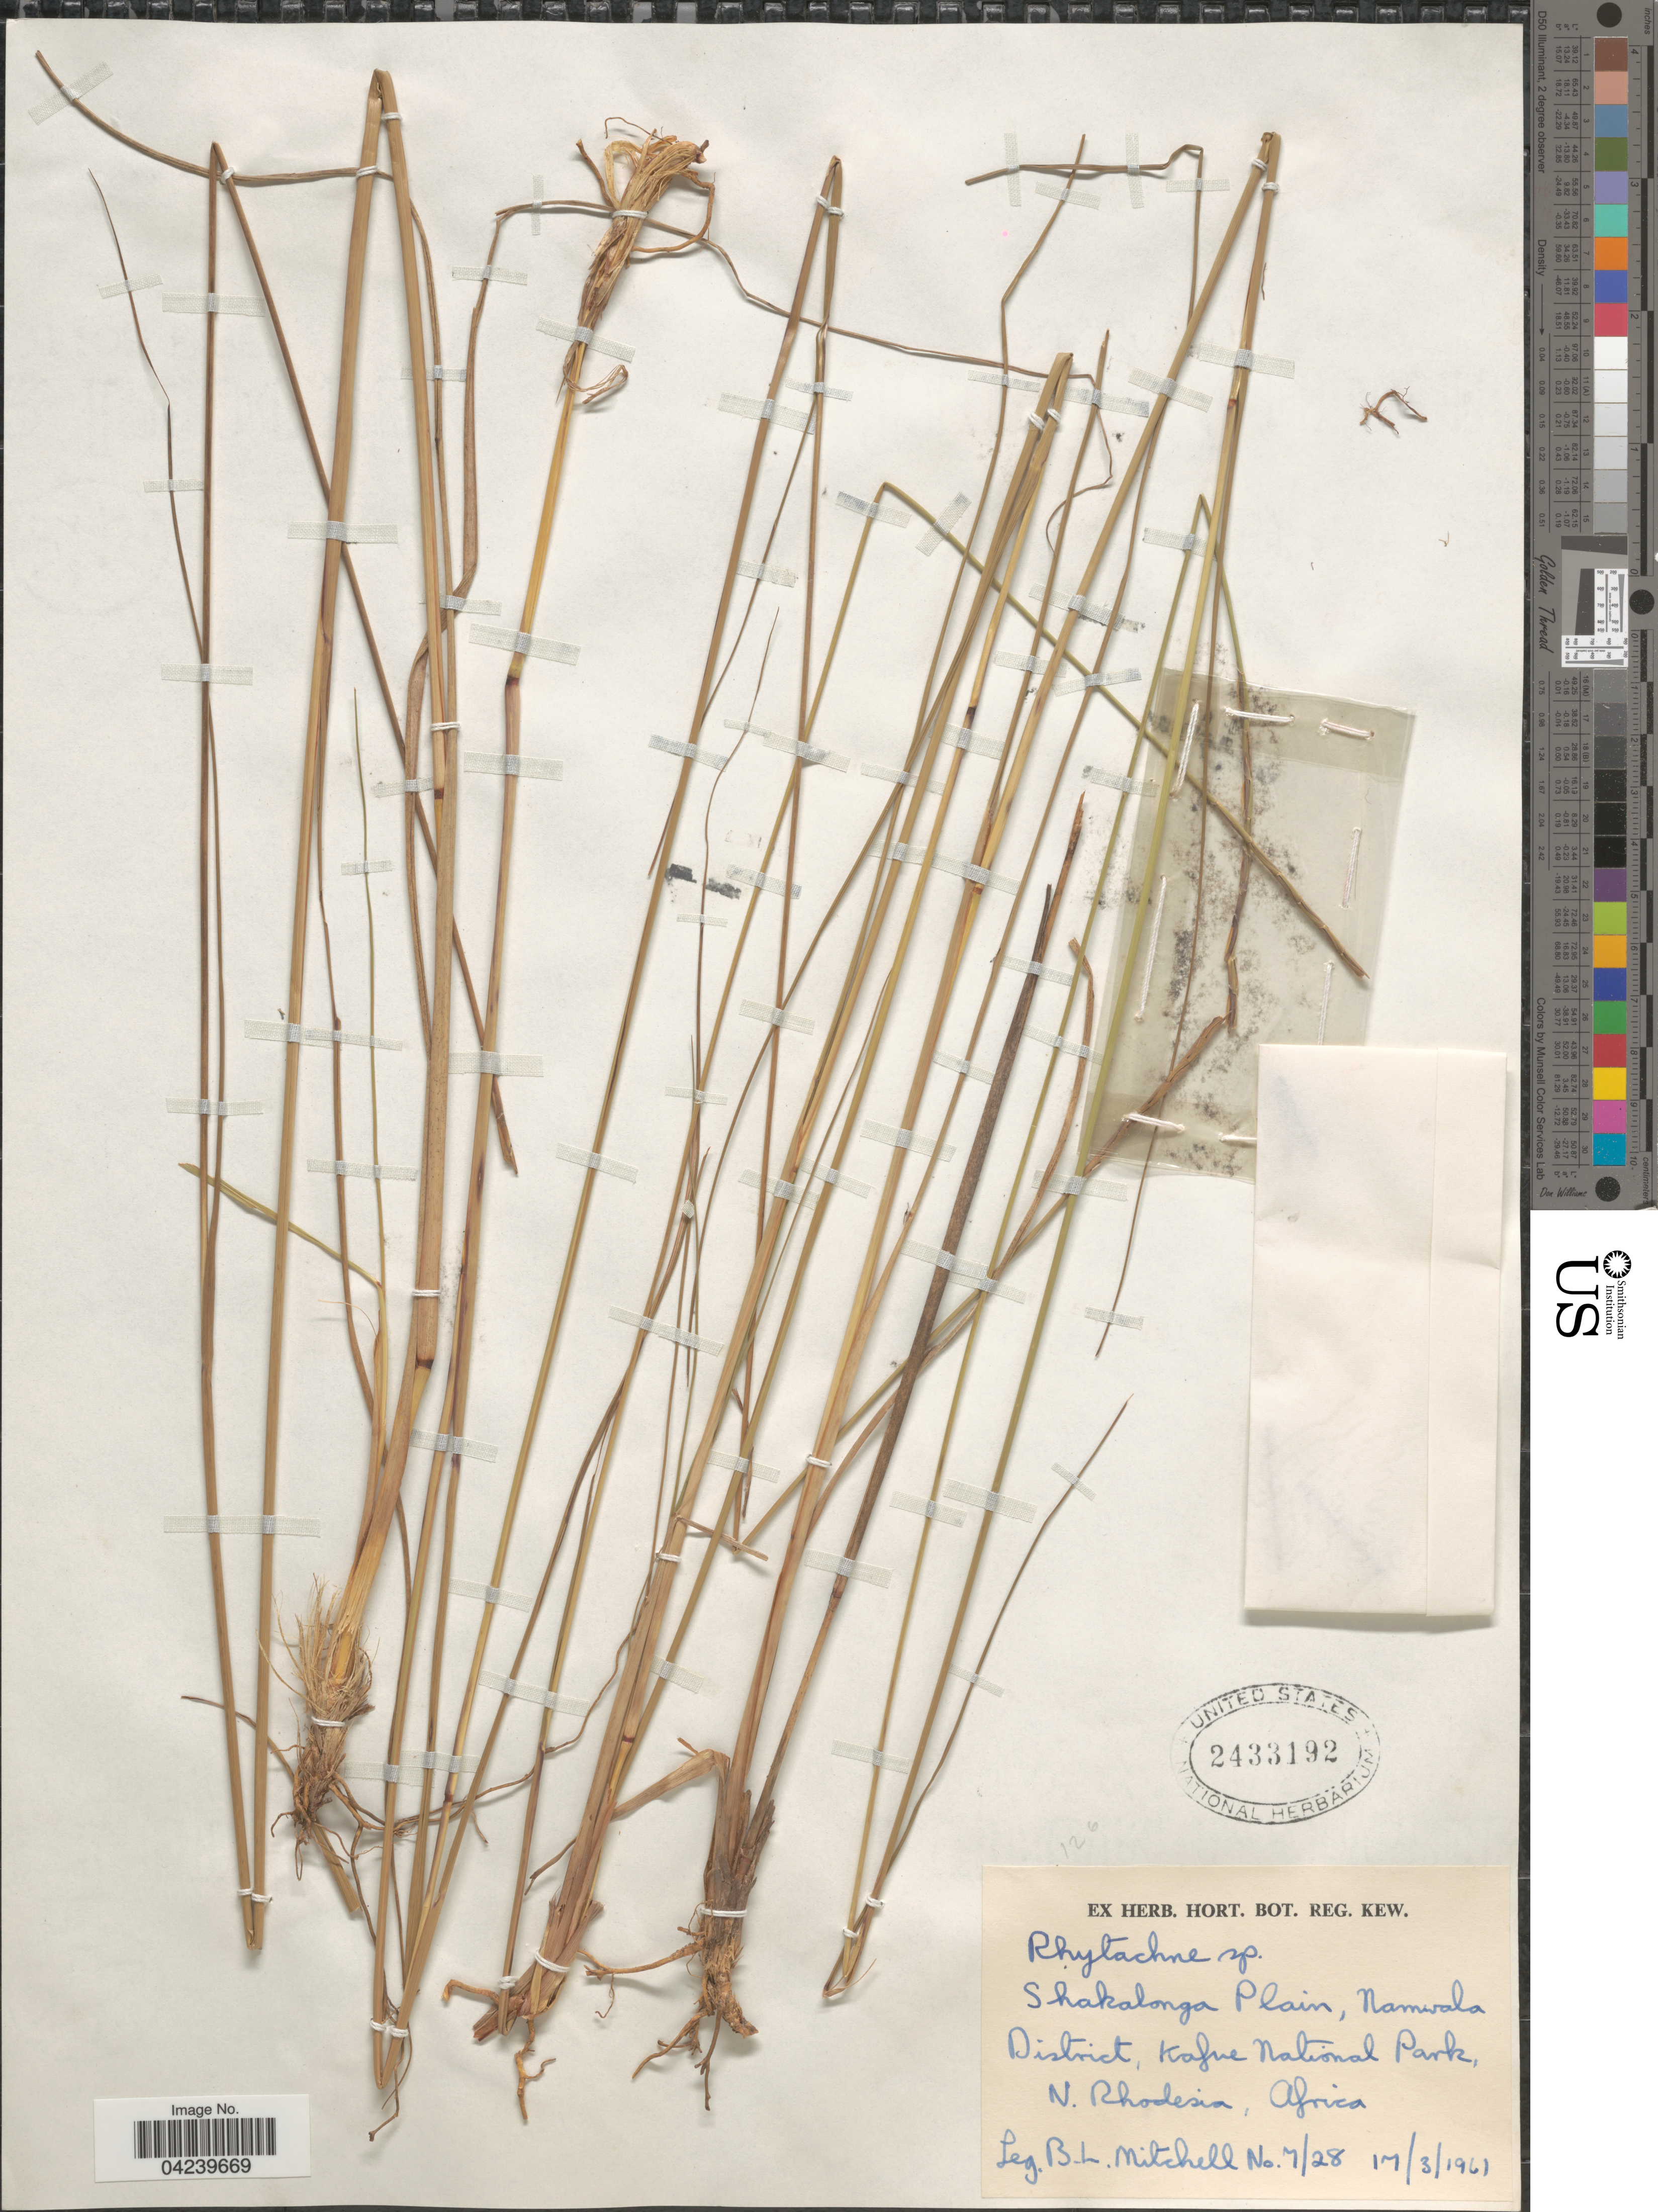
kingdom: Plantae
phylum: Tracheophyta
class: Liliopsida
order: Poales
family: Poaceae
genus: Rhytachne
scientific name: Rhytachne sp.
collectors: B. Mitchell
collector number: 7/28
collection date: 1961-03-17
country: Zambia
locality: Shakalonga Plain, Namwala District, Kafne National Park, N. Rhodesia.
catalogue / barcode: US 2433192